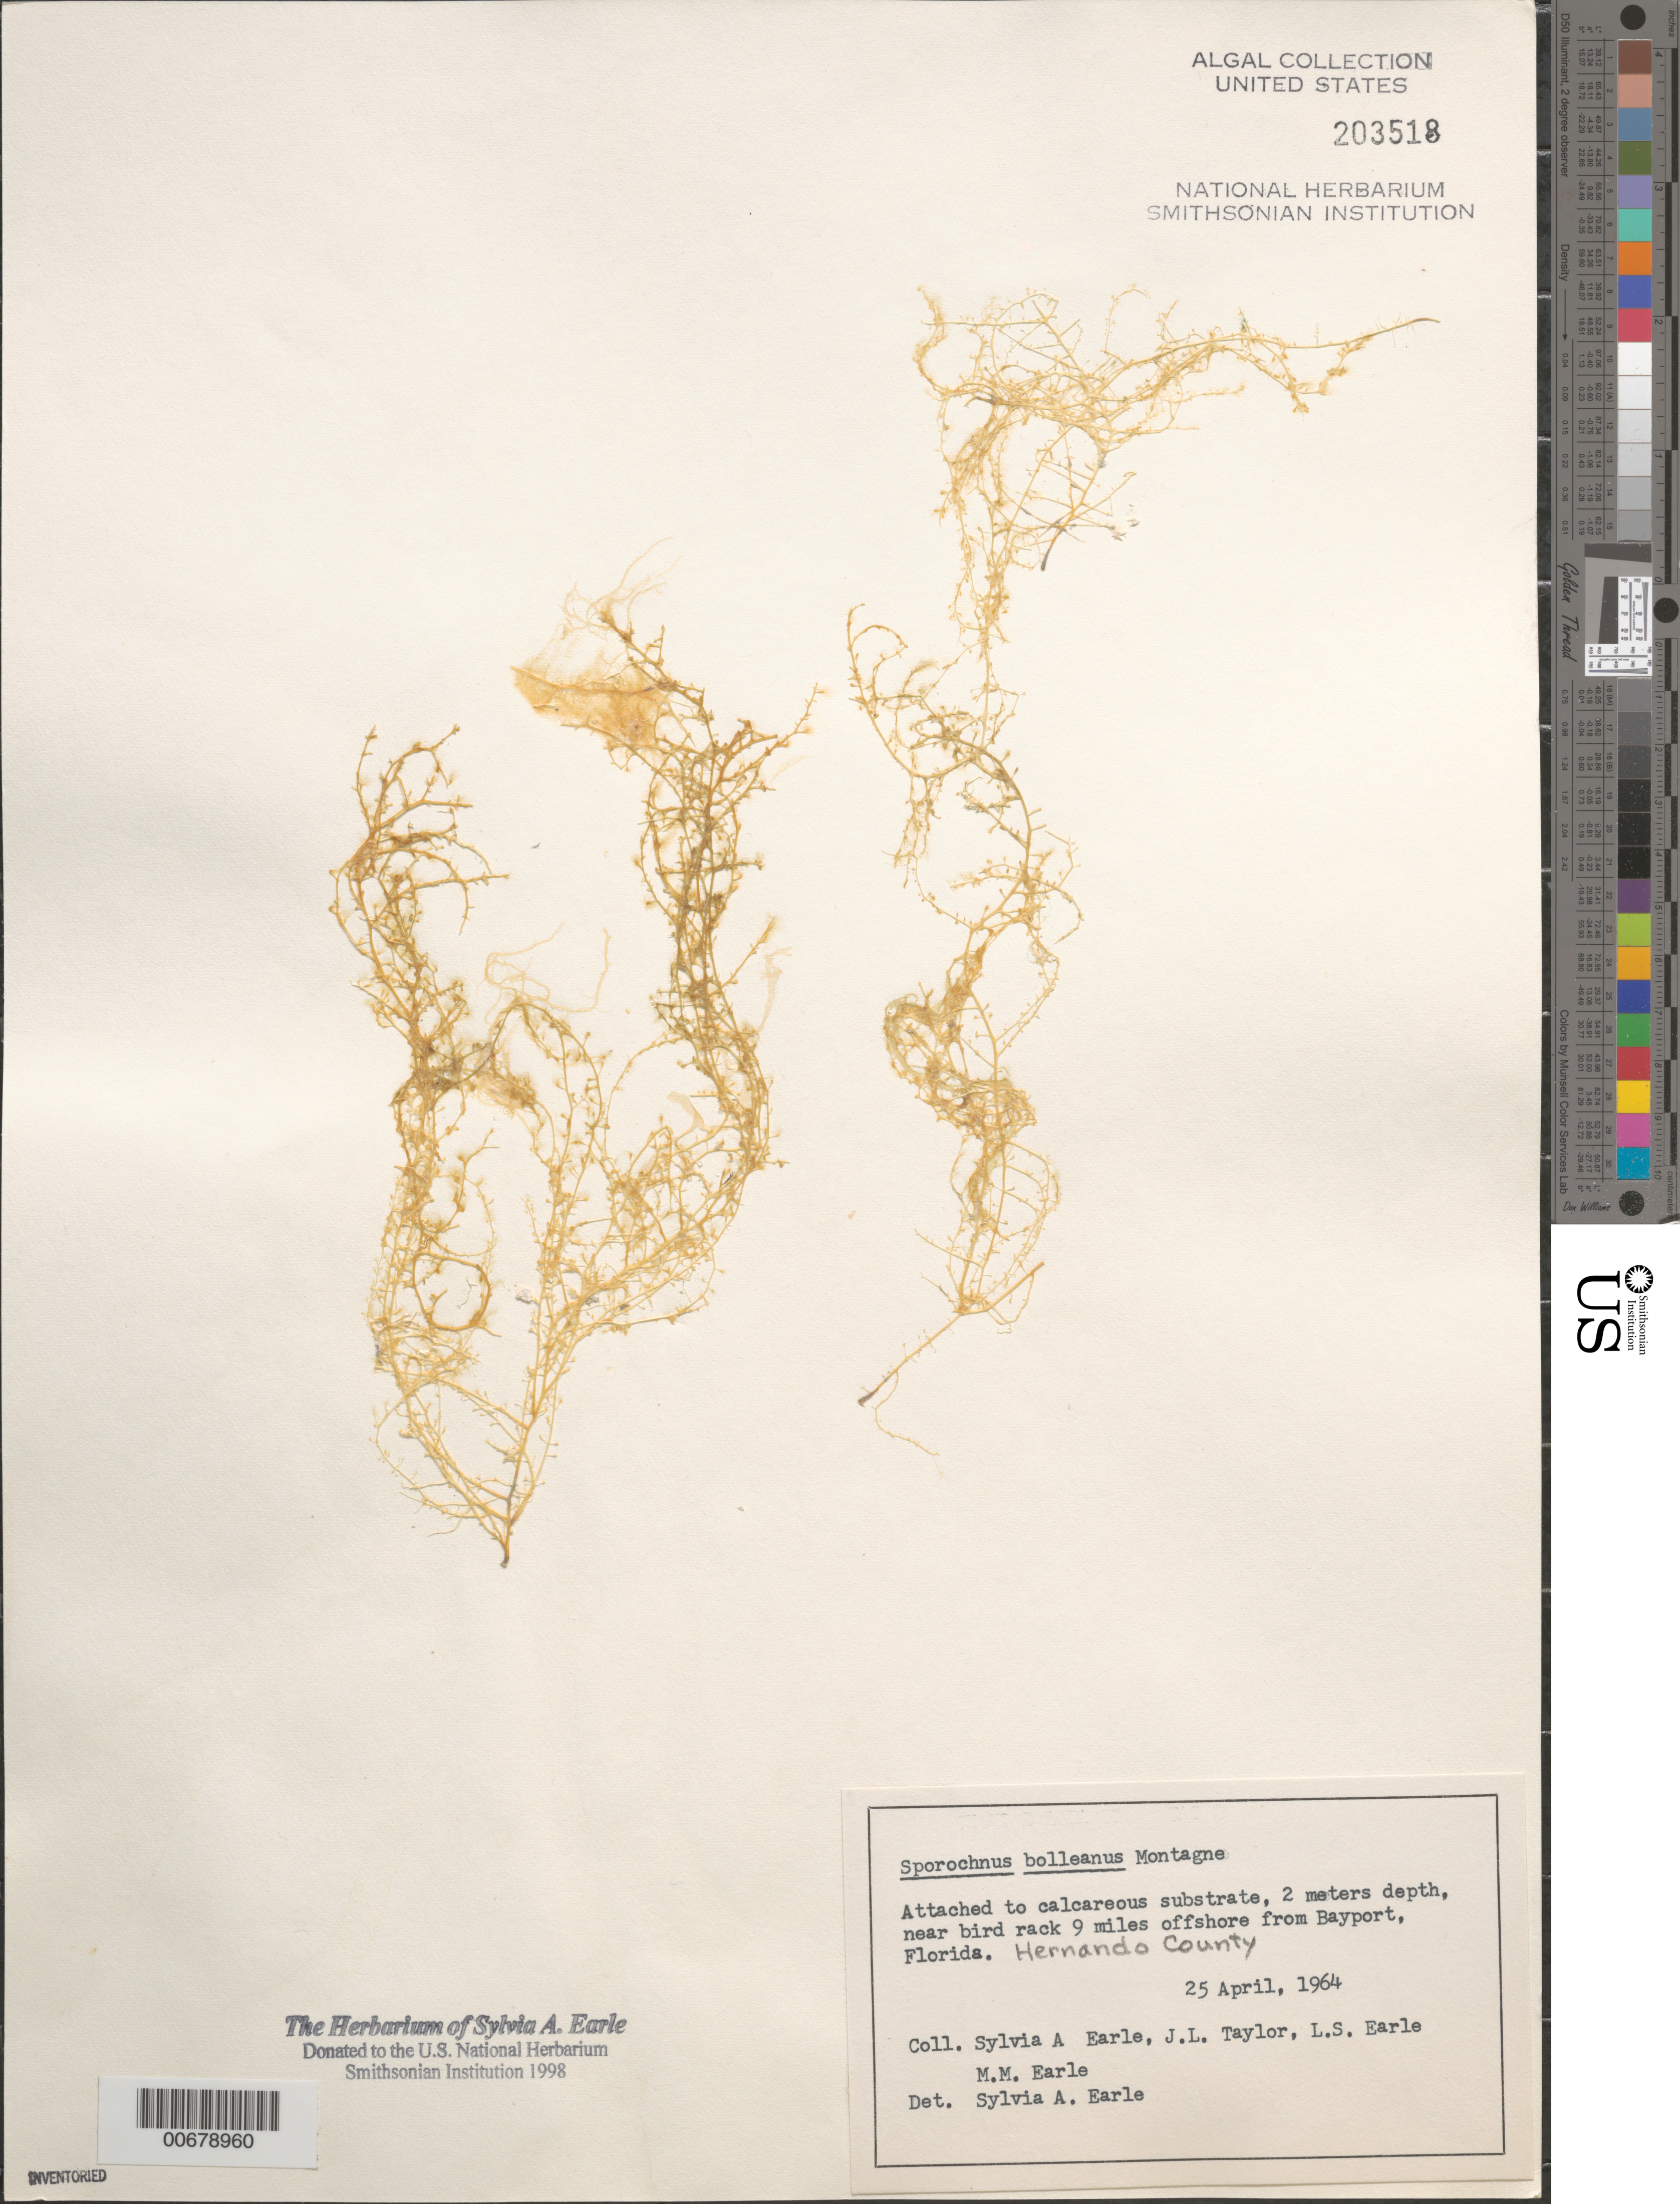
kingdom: Chromista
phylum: Ochrophyta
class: Phaeophyceae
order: Sporochnales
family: Sporochnaceae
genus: Sporochnus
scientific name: Sporochnus bolleanus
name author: Mont.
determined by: Earle, S. A.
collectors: S. A. Earle, J. L. Taylor, L. Earle & M. Earle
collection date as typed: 25 Apr 1964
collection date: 1964-04-25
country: United States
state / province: Florida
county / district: Hernando County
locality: Near bird rack 9 miles off Bayport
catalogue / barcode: US 203518